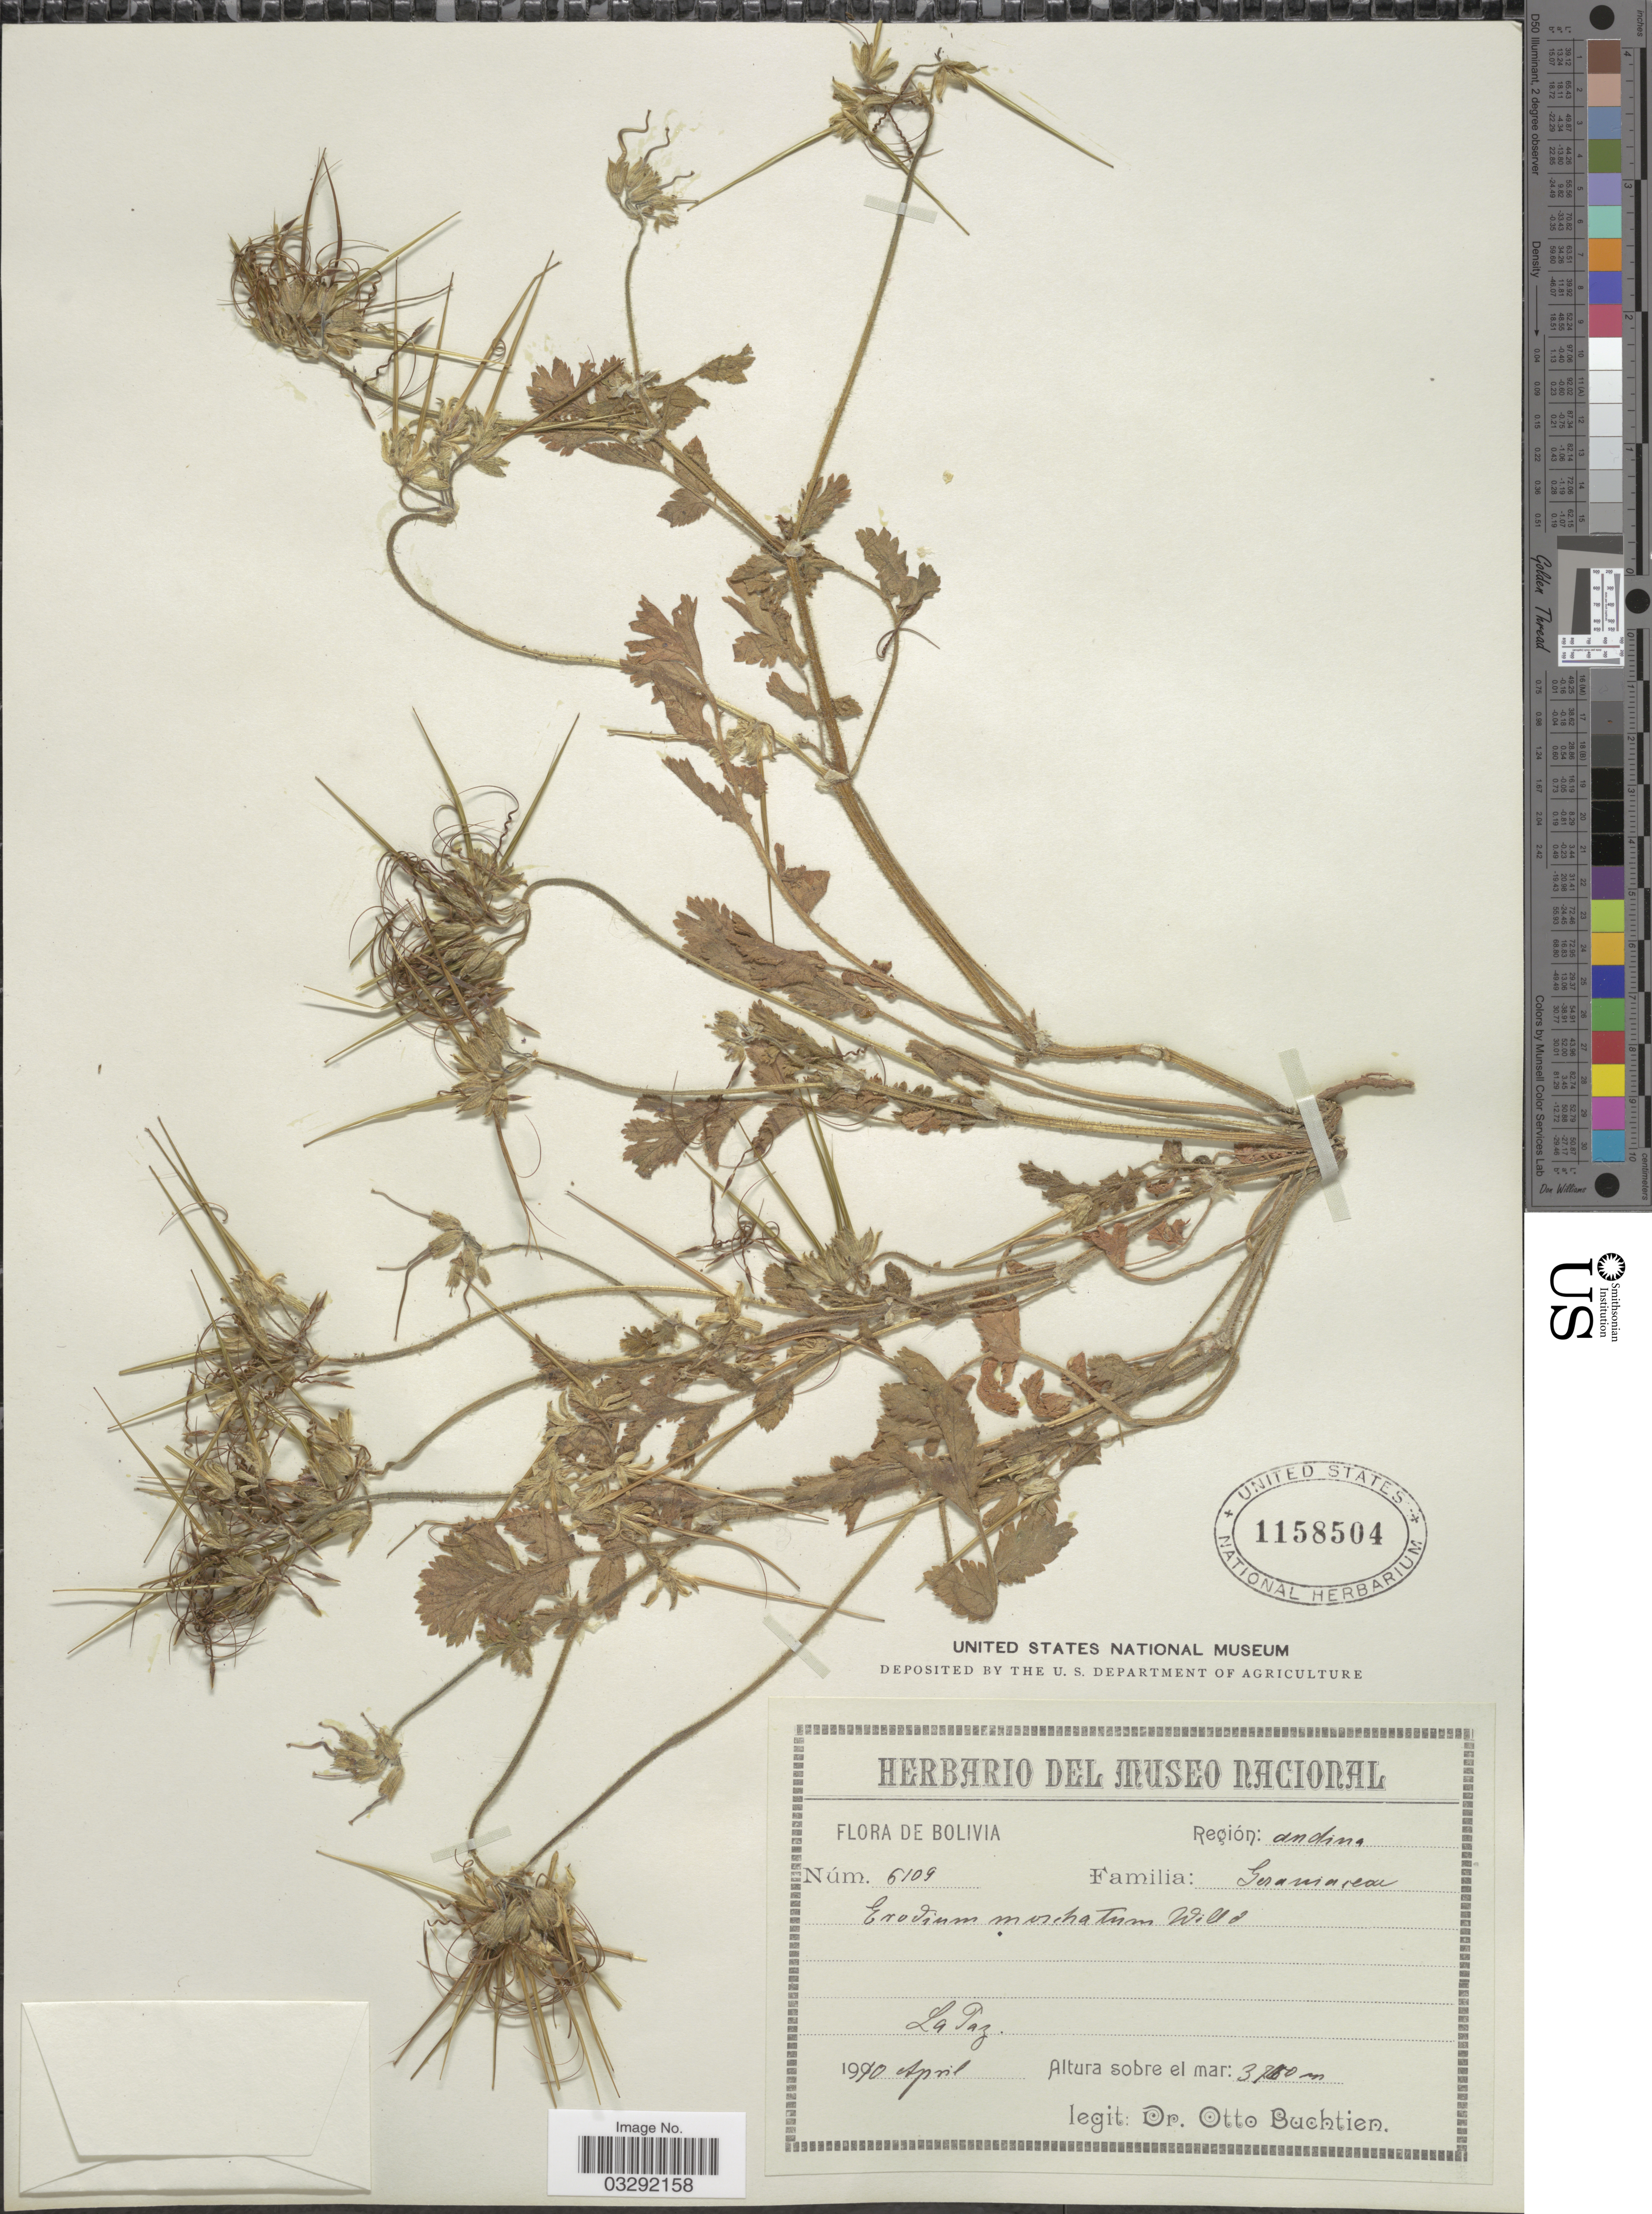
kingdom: Plantae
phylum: Tracheophyta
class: Magnoliopsida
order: Geraniales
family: Geraniaceae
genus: Erodium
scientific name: Erodium moschatum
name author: (L.) L'Hér. ex Aiton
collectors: O. Buchtien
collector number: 6109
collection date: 1910-04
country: Bolivia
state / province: La Paz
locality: Región: andina.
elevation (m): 3750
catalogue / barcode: US 1158504